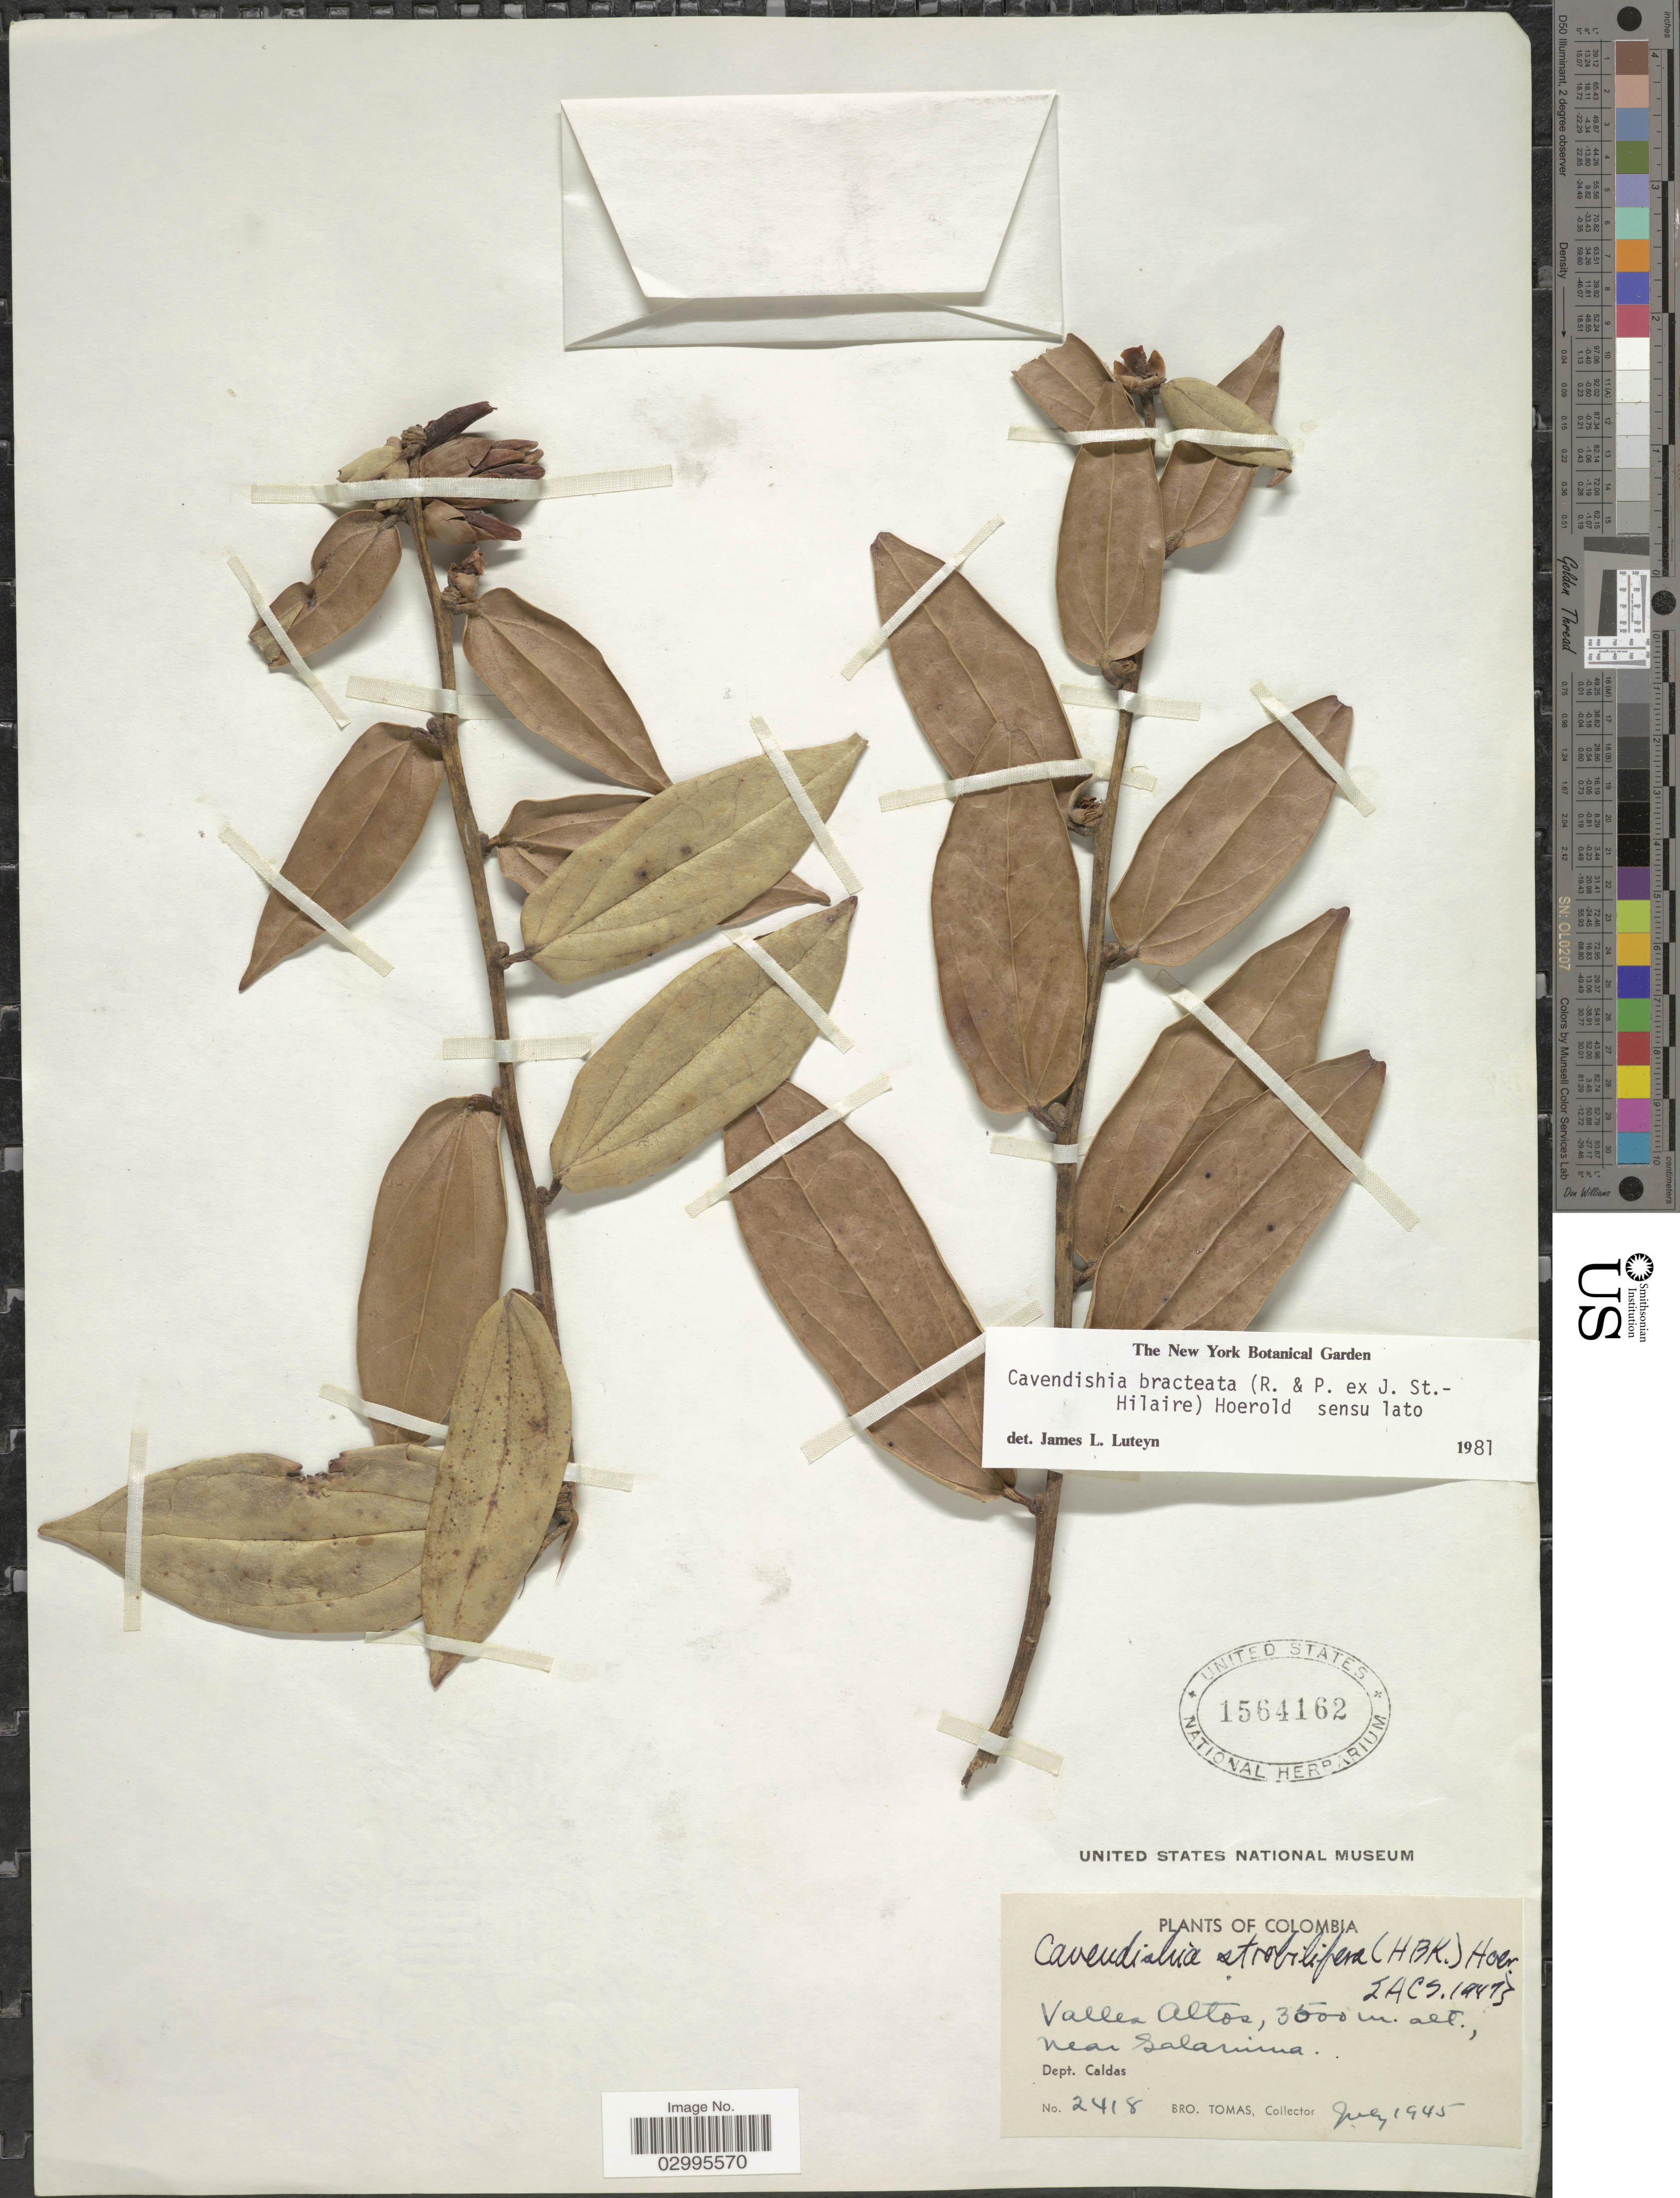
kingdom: Plantae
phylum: Tracheophyta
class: Magnoliopsida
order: Ericales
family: Ericaceae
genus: Cavendishia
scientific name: Cavendishia bracteata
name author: (Ruiz & Pav. ex J. St.-Hil.) Hoerold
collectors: B. Tomas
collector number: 2418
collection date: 1945-07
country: Colombia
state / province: Caldas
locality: Valles Altos, near Salamina. Dept. Caldas.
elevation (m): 3500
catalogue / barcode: US 1564162